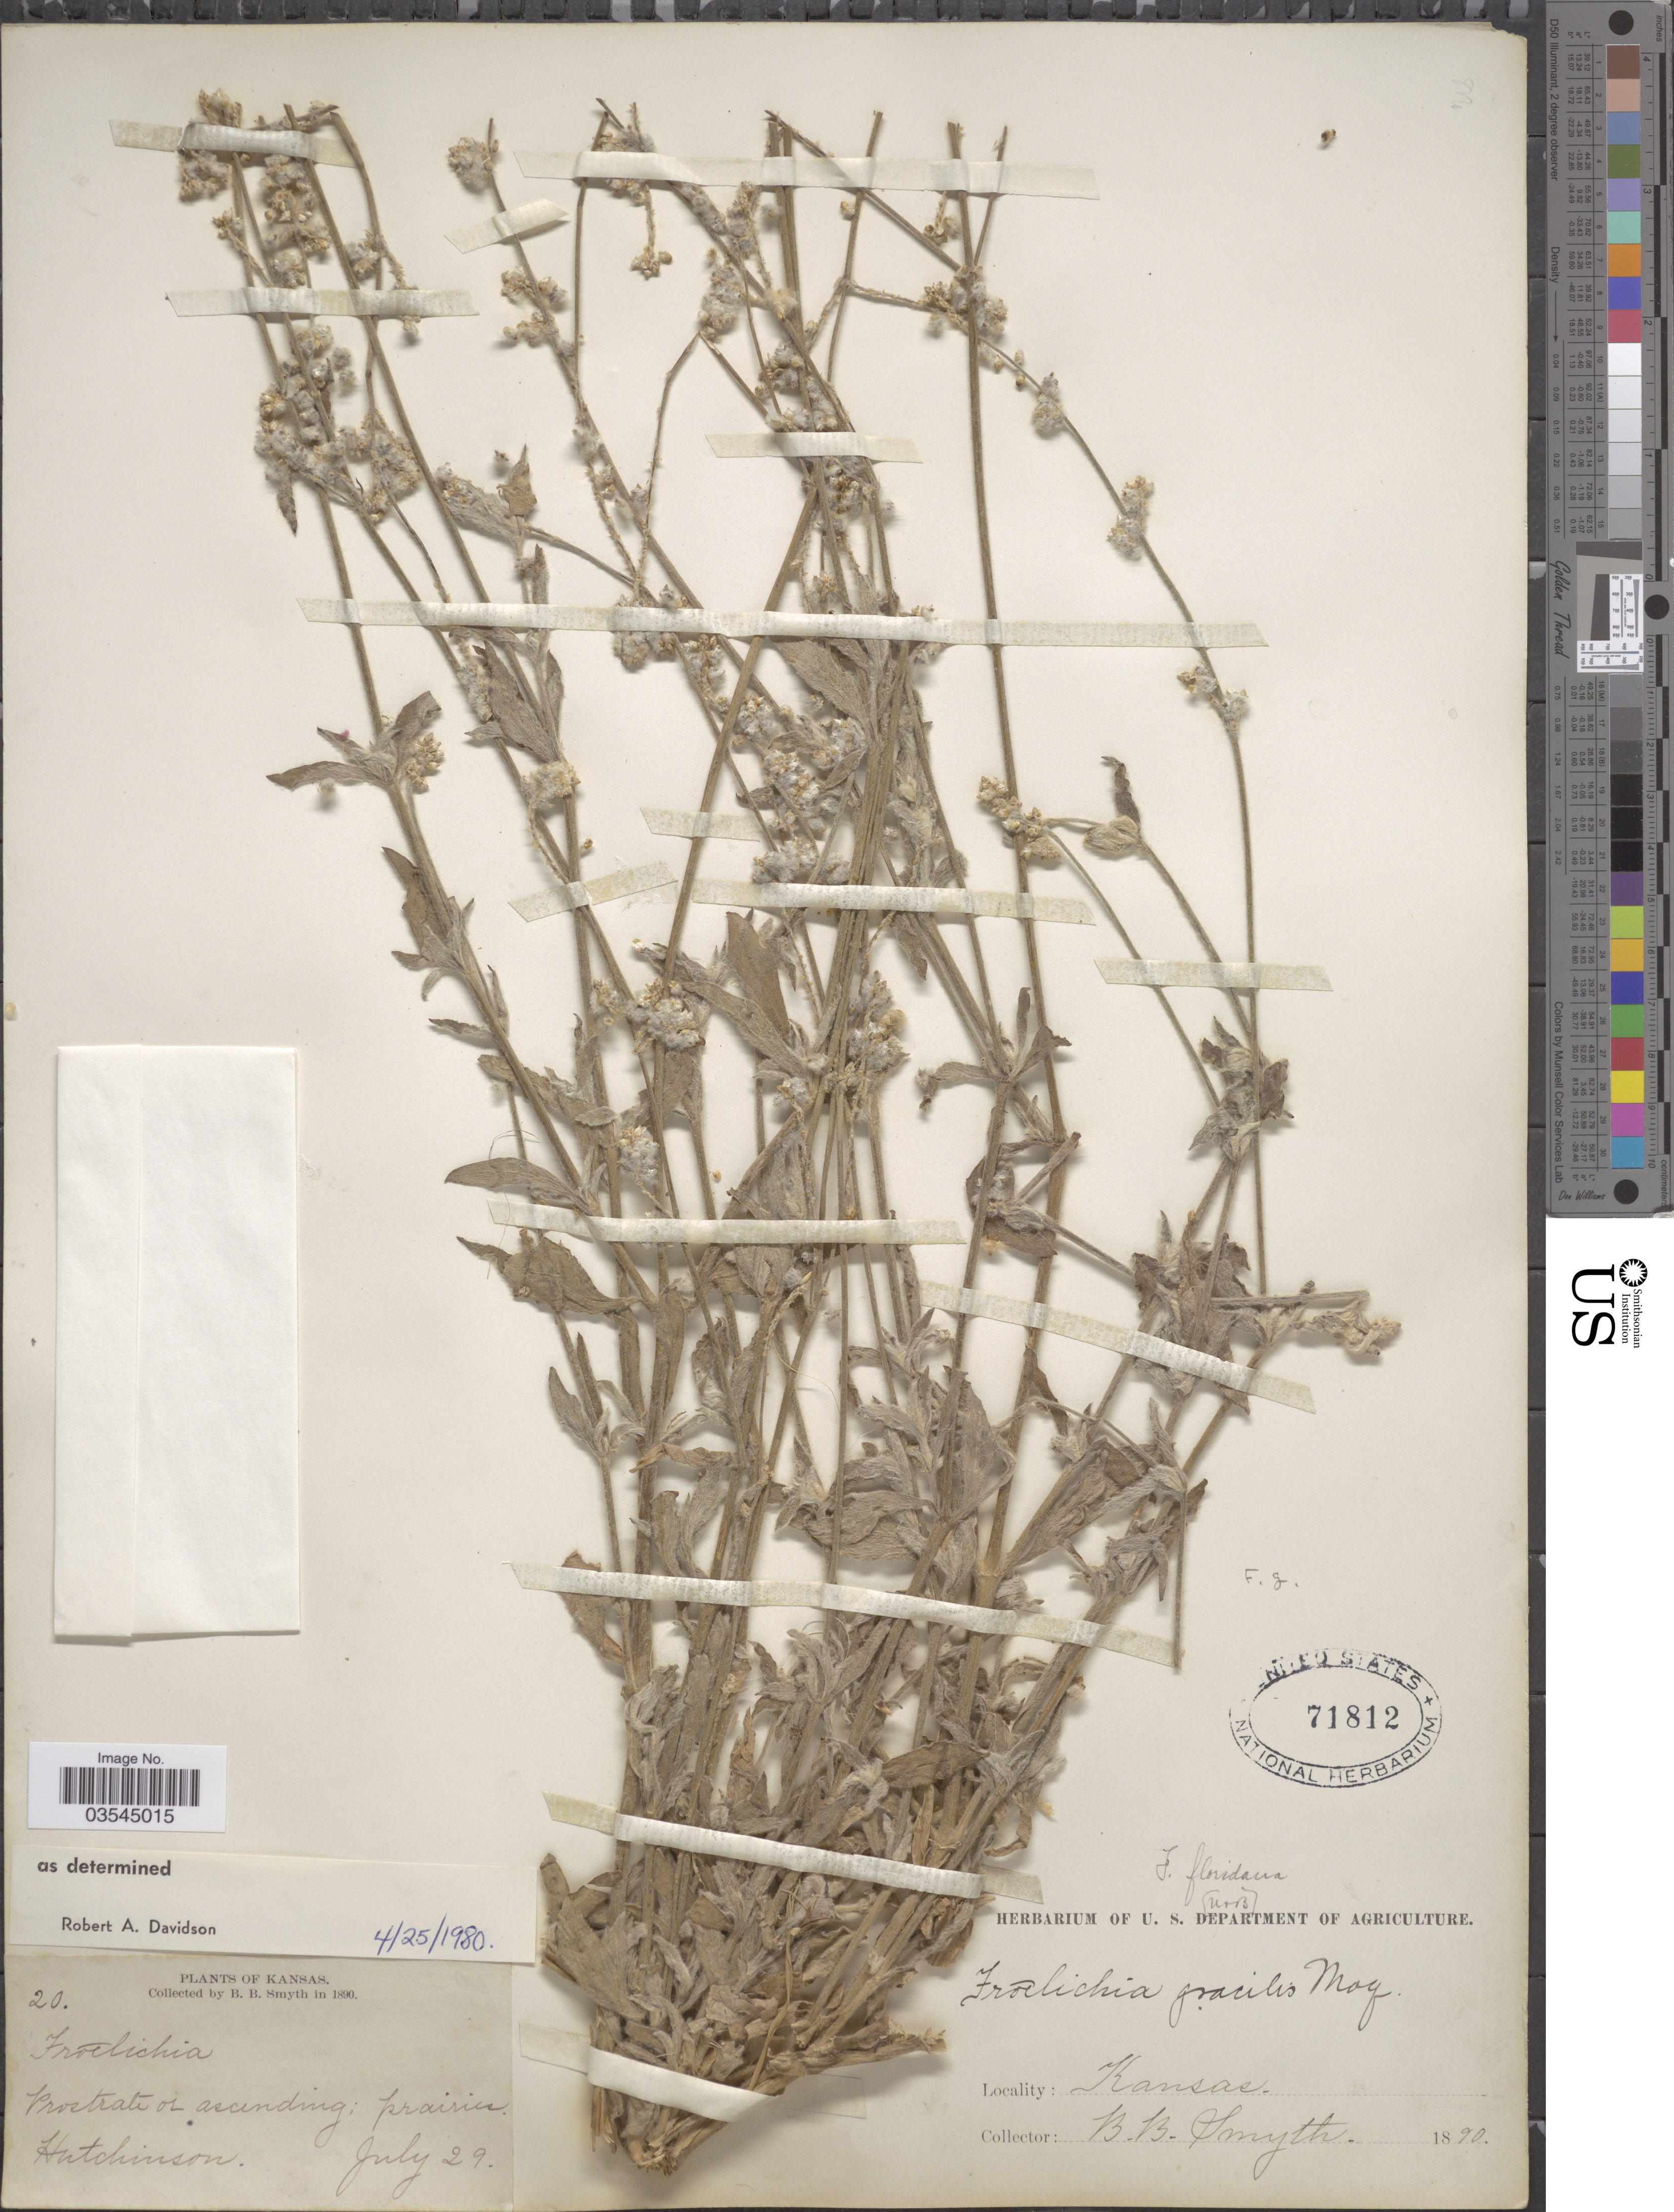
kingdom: Plantae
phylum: Tracheophyta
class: Magnoliopsida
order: Caryophyllales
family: Amaranthaceae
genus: Froelichia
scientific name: Froelichia gracilis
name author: (Hook.) Moq.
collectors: B. Smyth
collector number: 20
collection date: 1890-07-29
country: United States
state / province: Kansas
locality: Hutchinson.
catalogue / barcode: US 71812